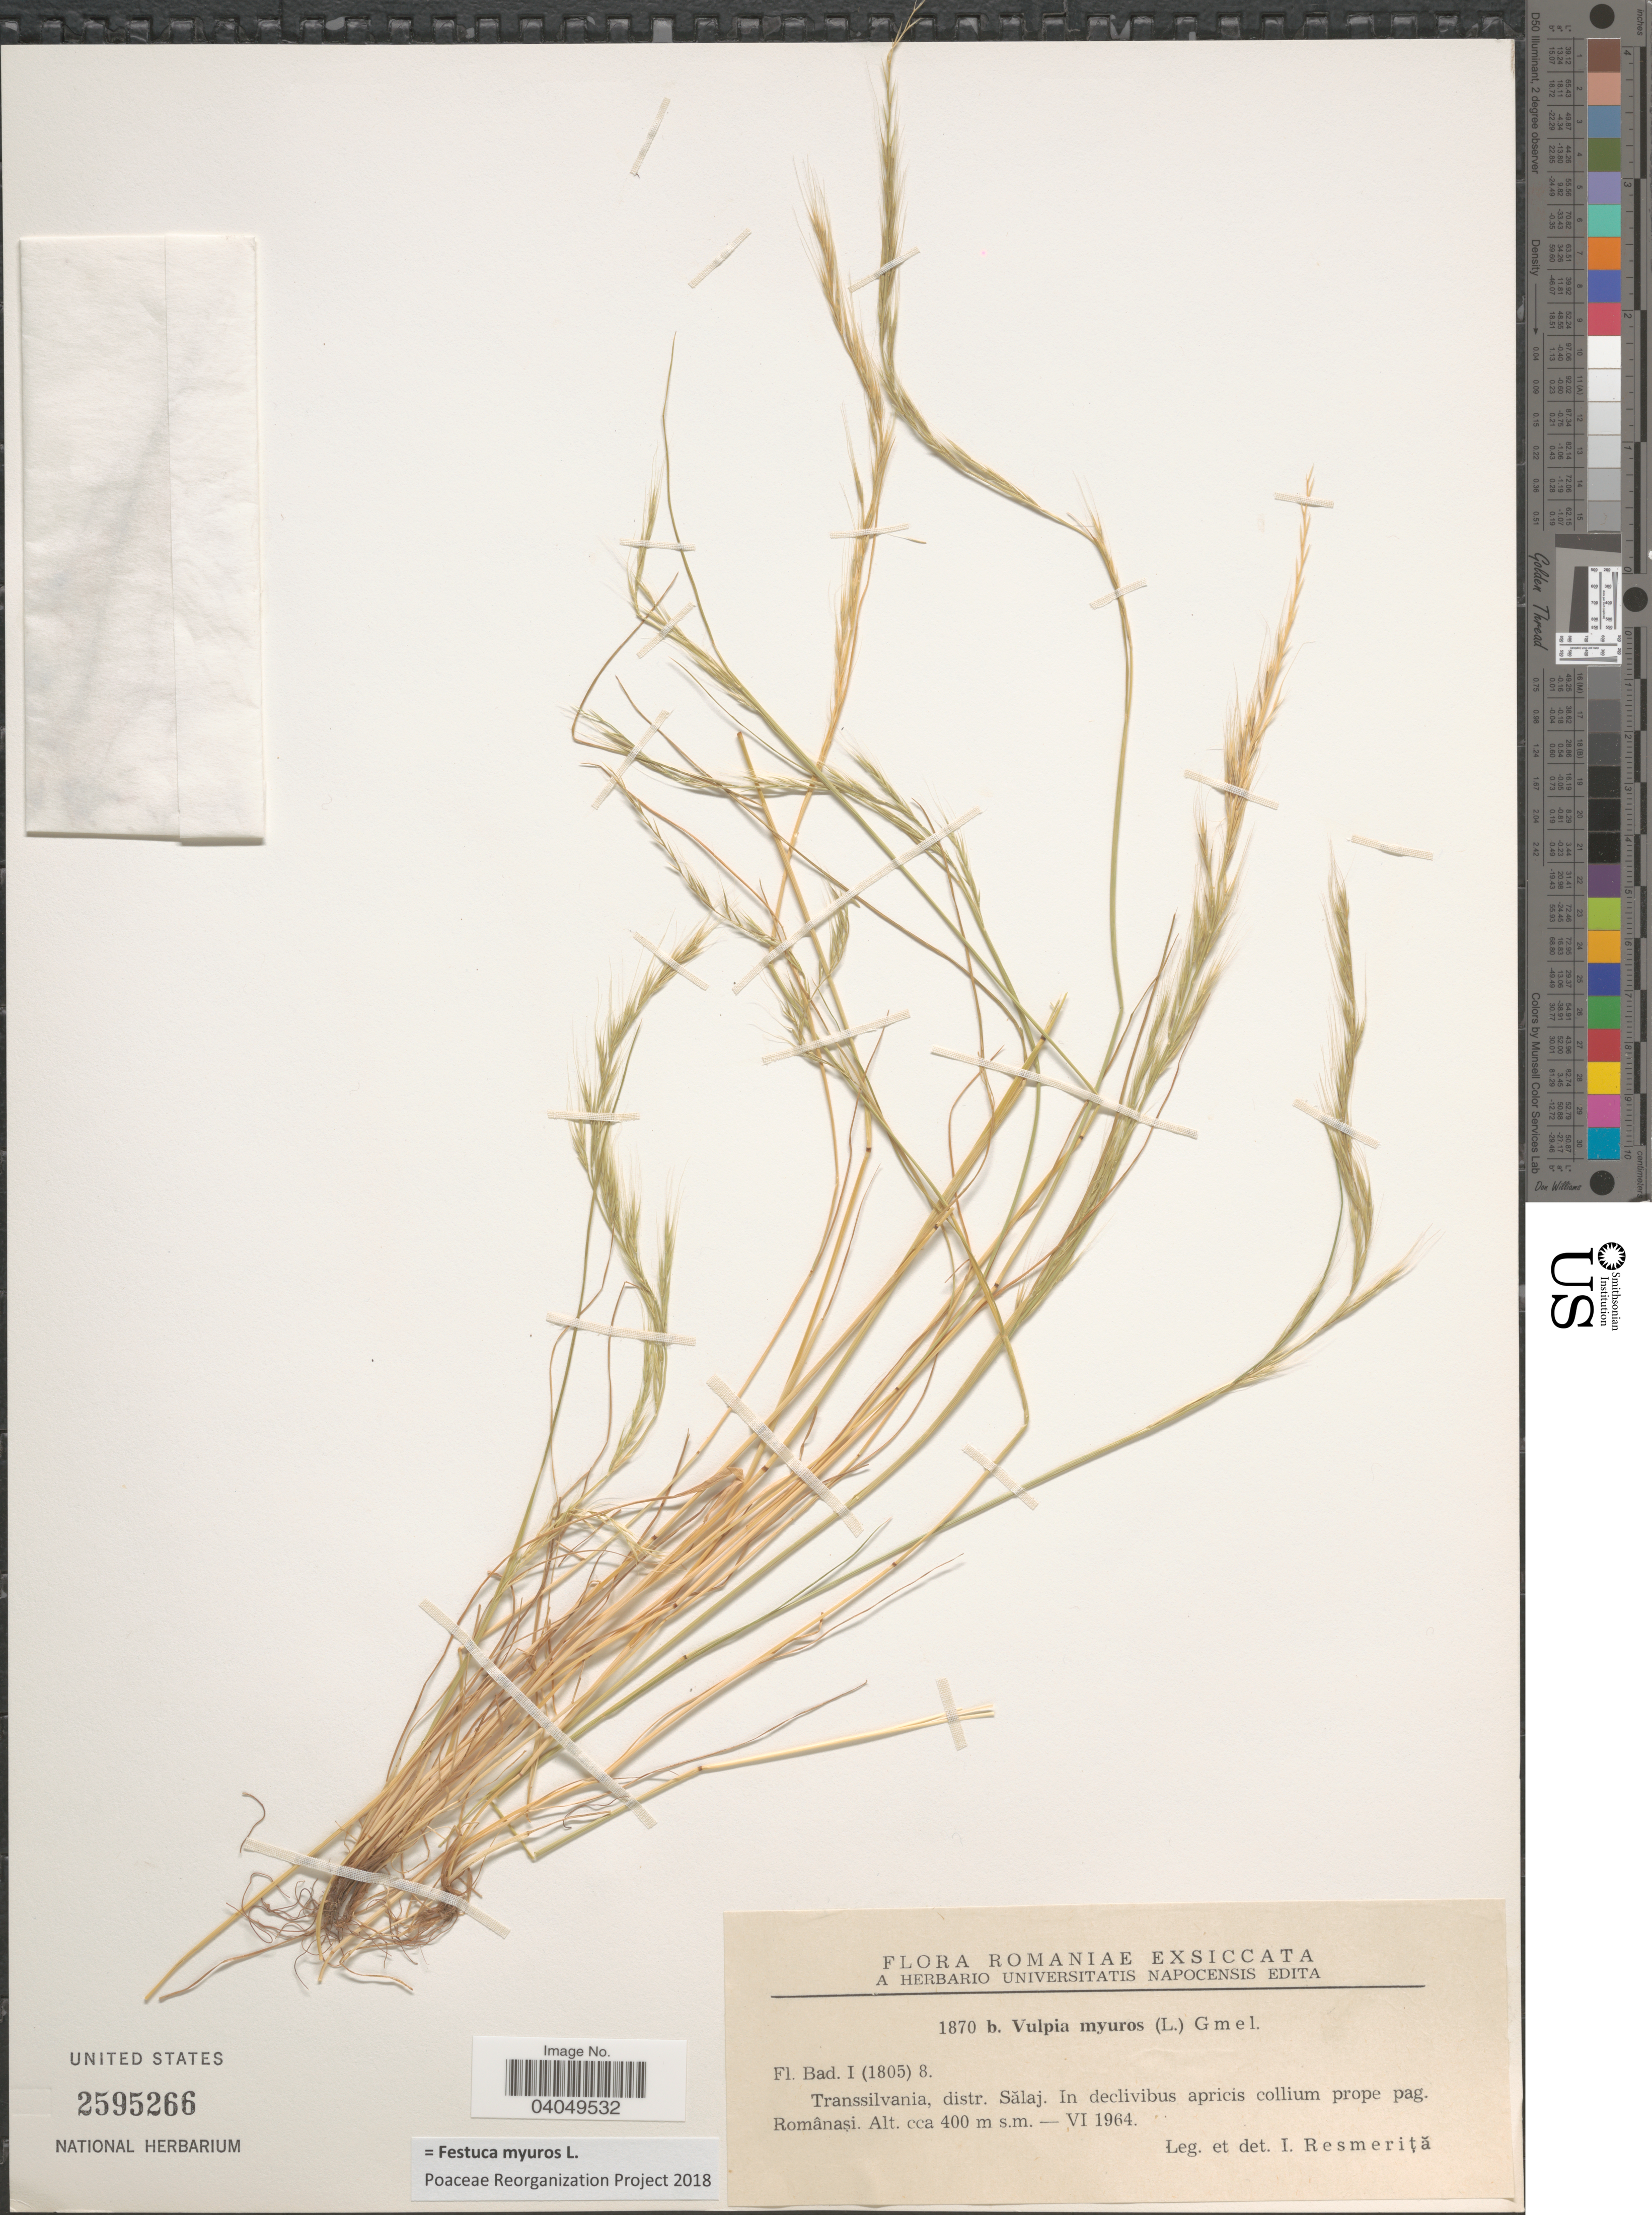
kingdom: Plantae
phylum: Tracheophyta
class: Liliopsida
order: Poales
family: Poaceae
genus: Festuca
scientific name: Festuca myuros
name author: L.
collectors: I. Resmerita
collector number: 1870b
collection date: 1964-06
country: Romania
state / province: Salaj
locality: Transsilvania, distr. Salaj. In declivibus apricis collium prope pag. Românsi.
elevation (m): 400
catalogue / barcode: US 2595266